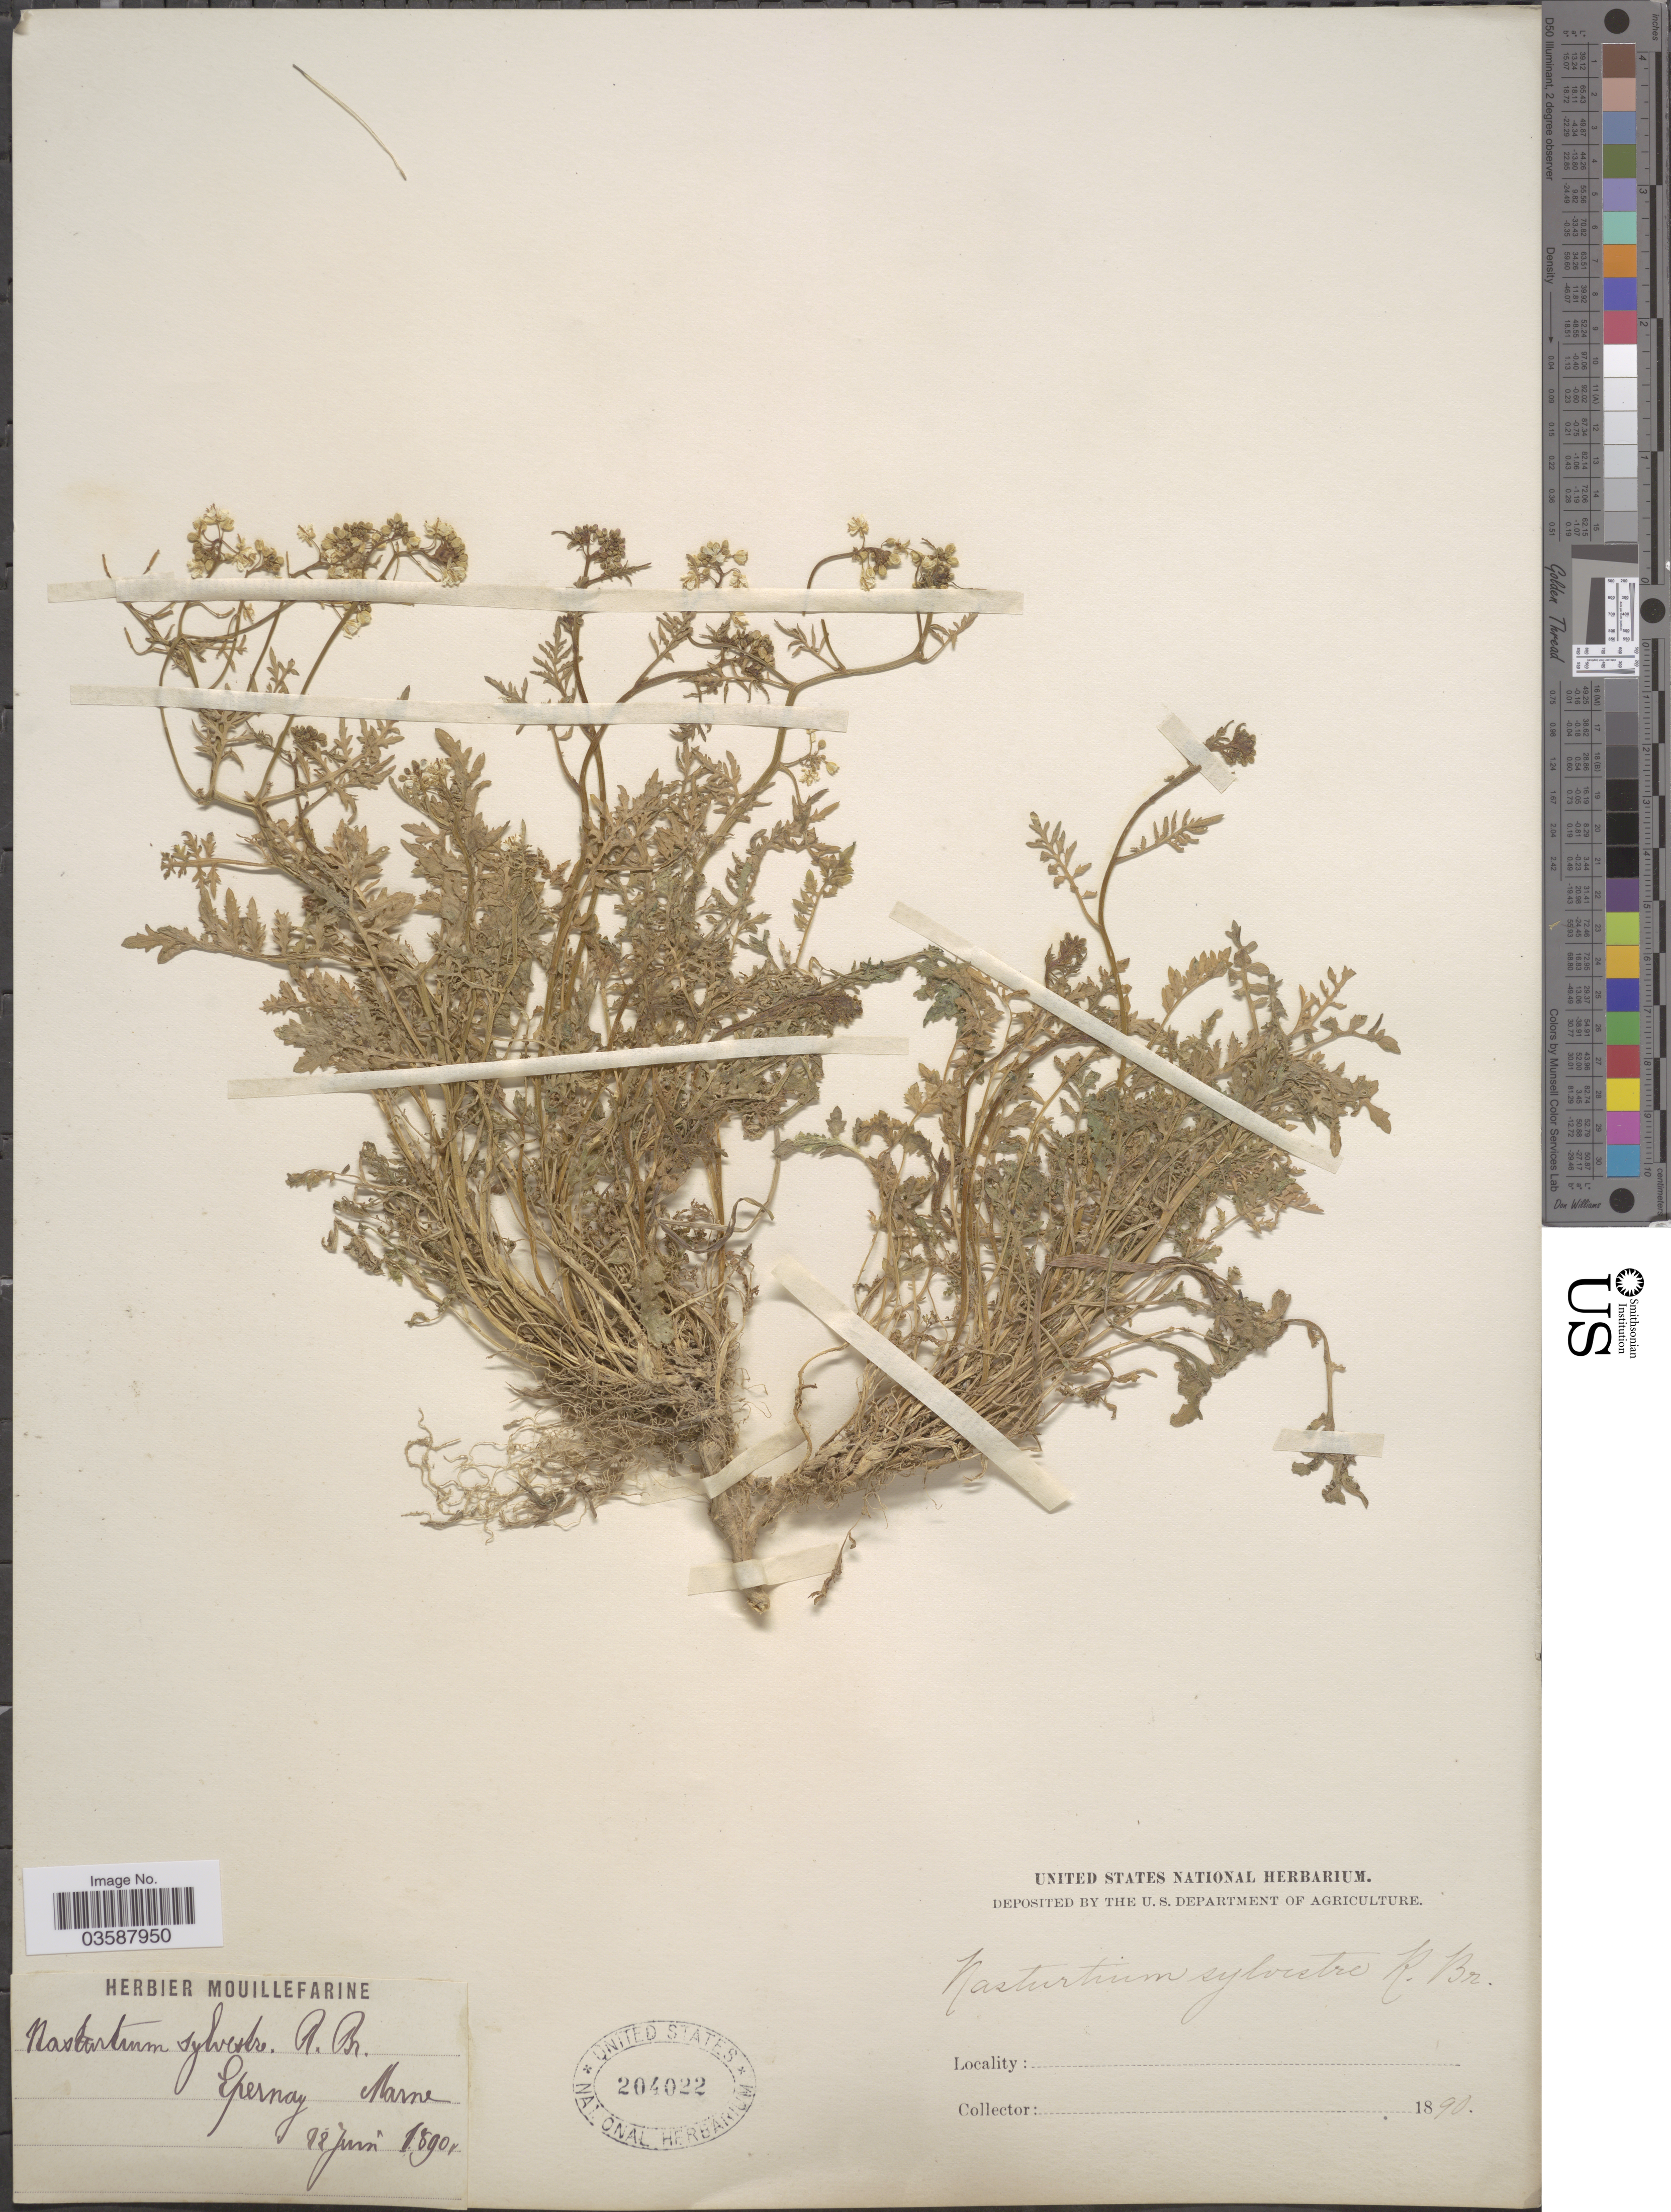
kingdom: Plantae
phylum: Tracheophyta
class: Magnoliopsida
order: Brassicales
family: Brassicaceae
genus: Rorippa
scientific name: Rorippa sylvestris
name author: (L.) Besser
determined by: Strong, M. T., (US), Smithsonian Institution - National Museum of Natural History (UNITED STATES)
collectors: ex herb. Mouillefarine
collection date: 1890-06-22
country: France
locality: Epernay. Marne.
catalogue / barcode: US 204022